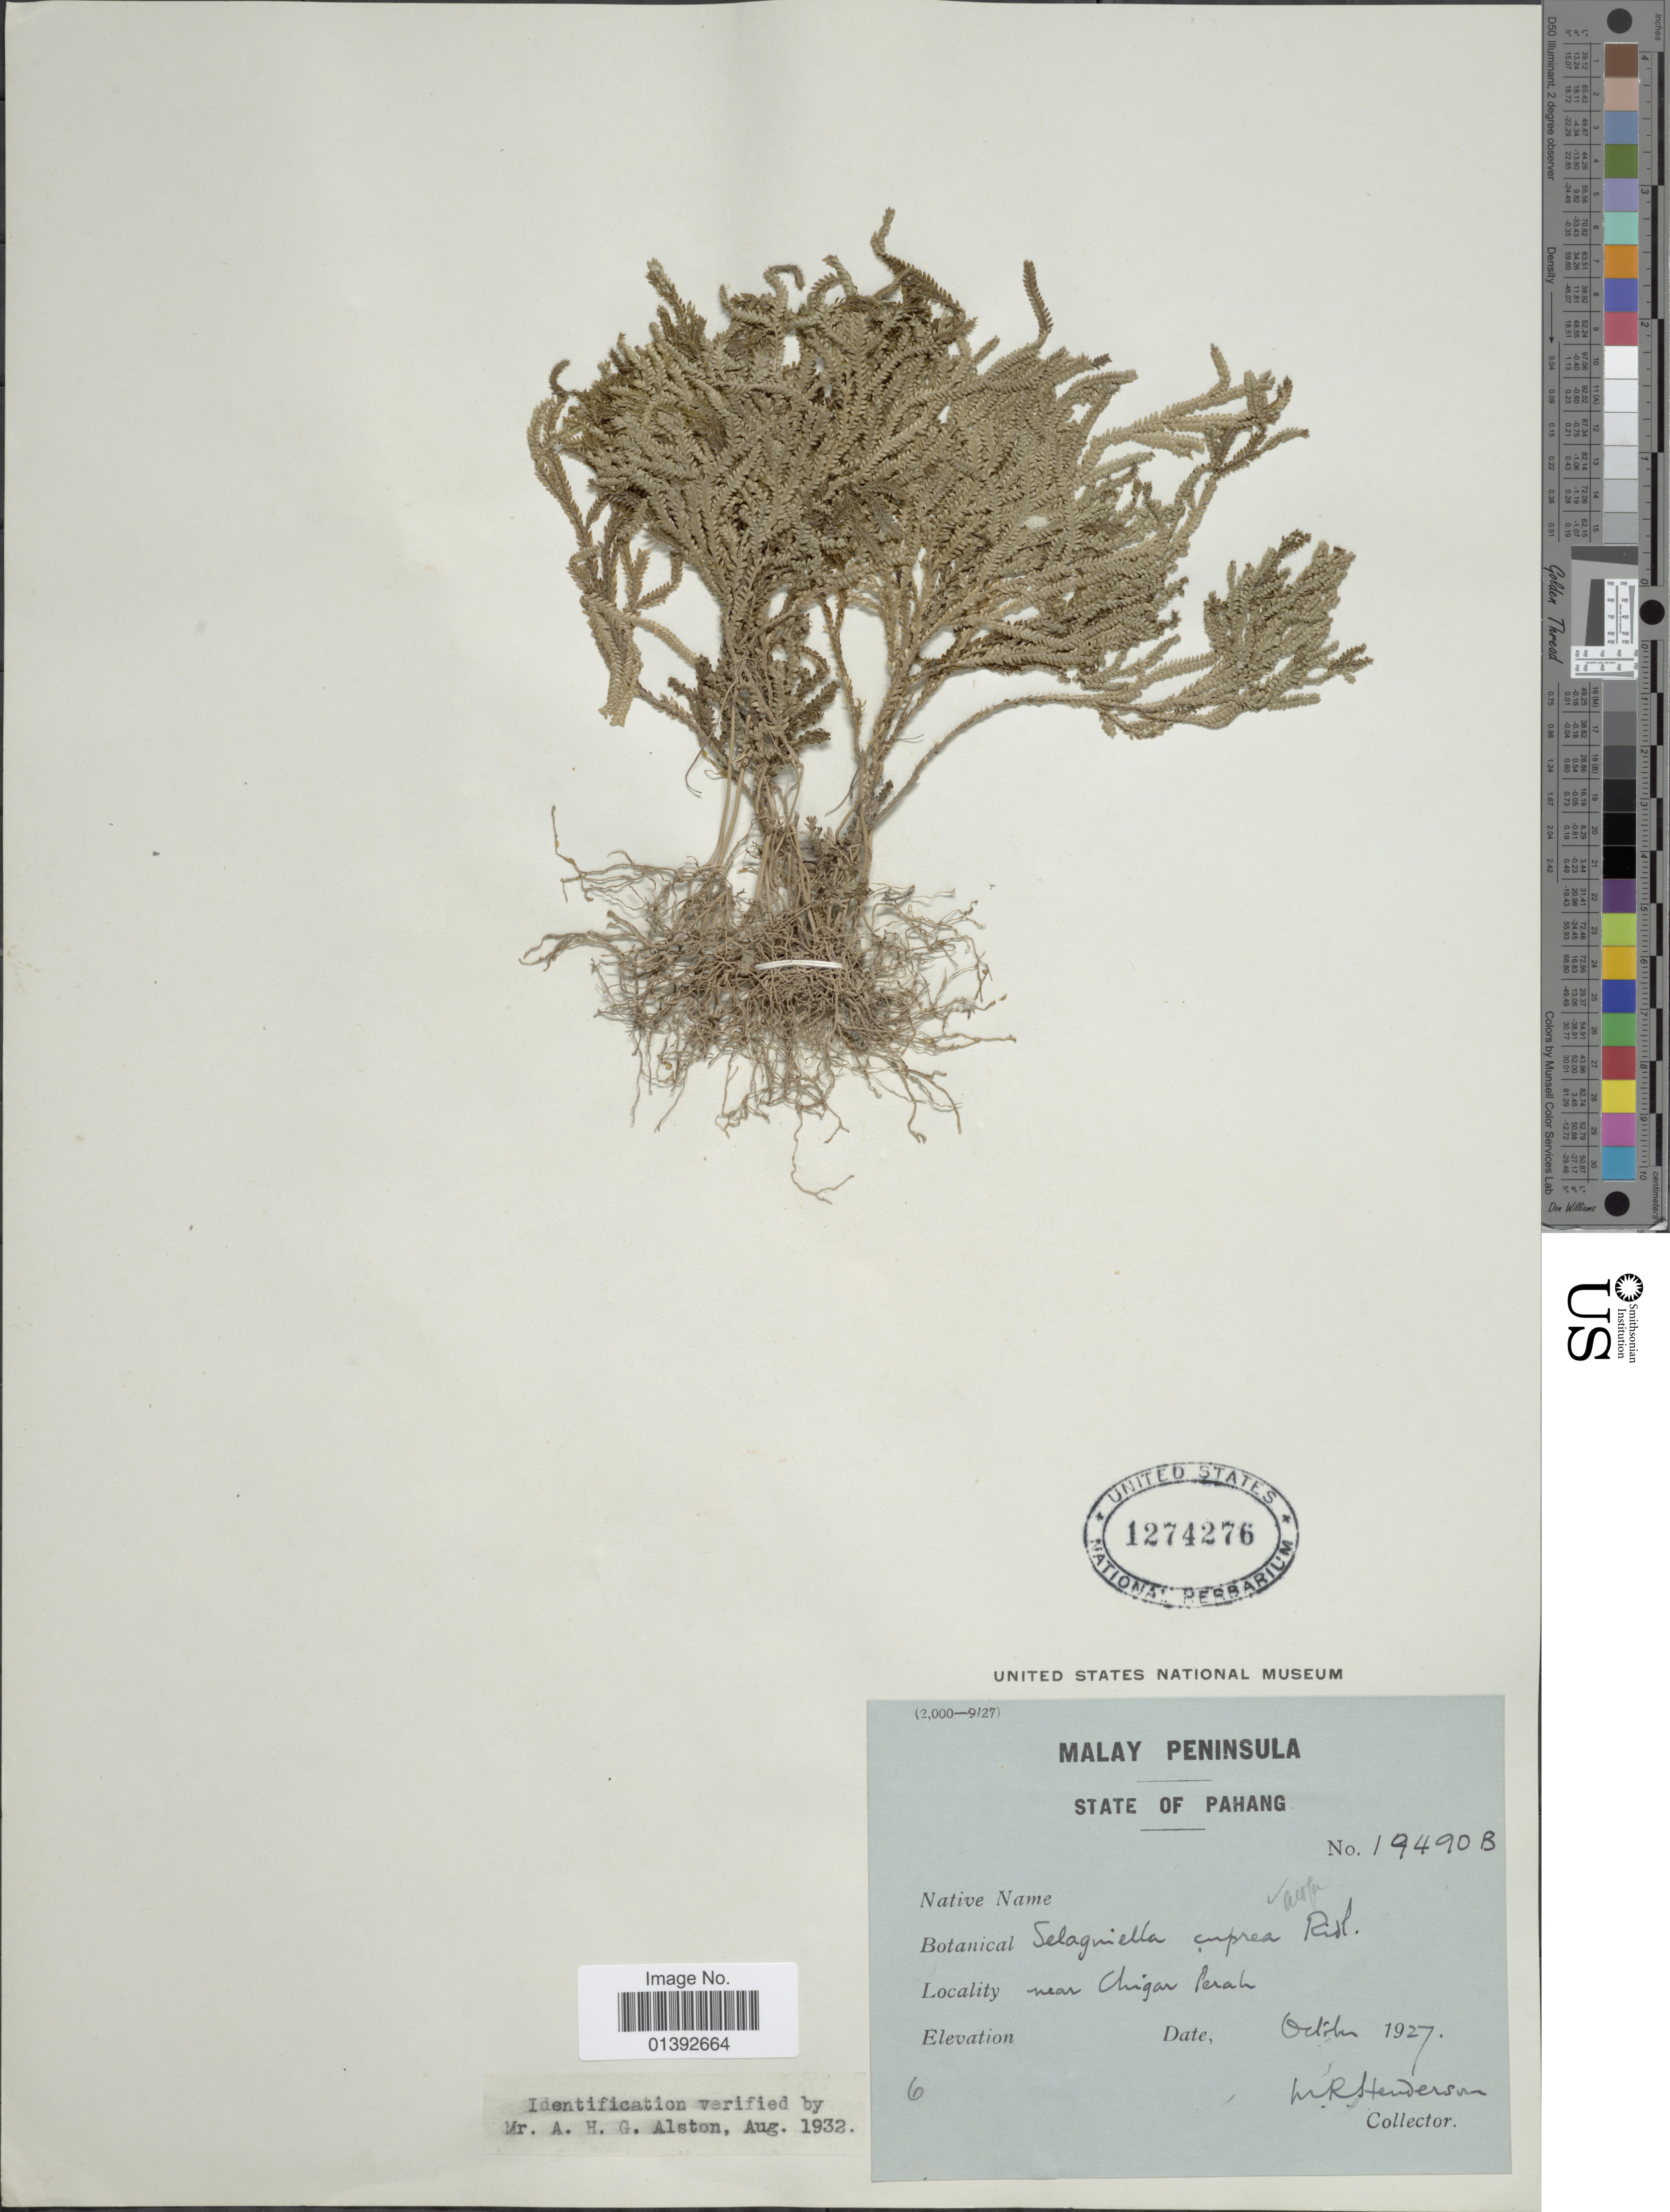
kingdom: Plantae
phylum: Tracheophyta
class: Lycopodiopsida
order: Selaginellales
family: Selaginellaceae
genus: Selaginella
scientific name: Selaginella cuprea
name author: Ridl.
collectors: M. Henderson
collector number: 19490B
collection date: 1927-10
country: Malaysia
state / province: Pahang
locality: Malay Peninsula, Near Chigar Perah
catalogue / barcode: US 1274276